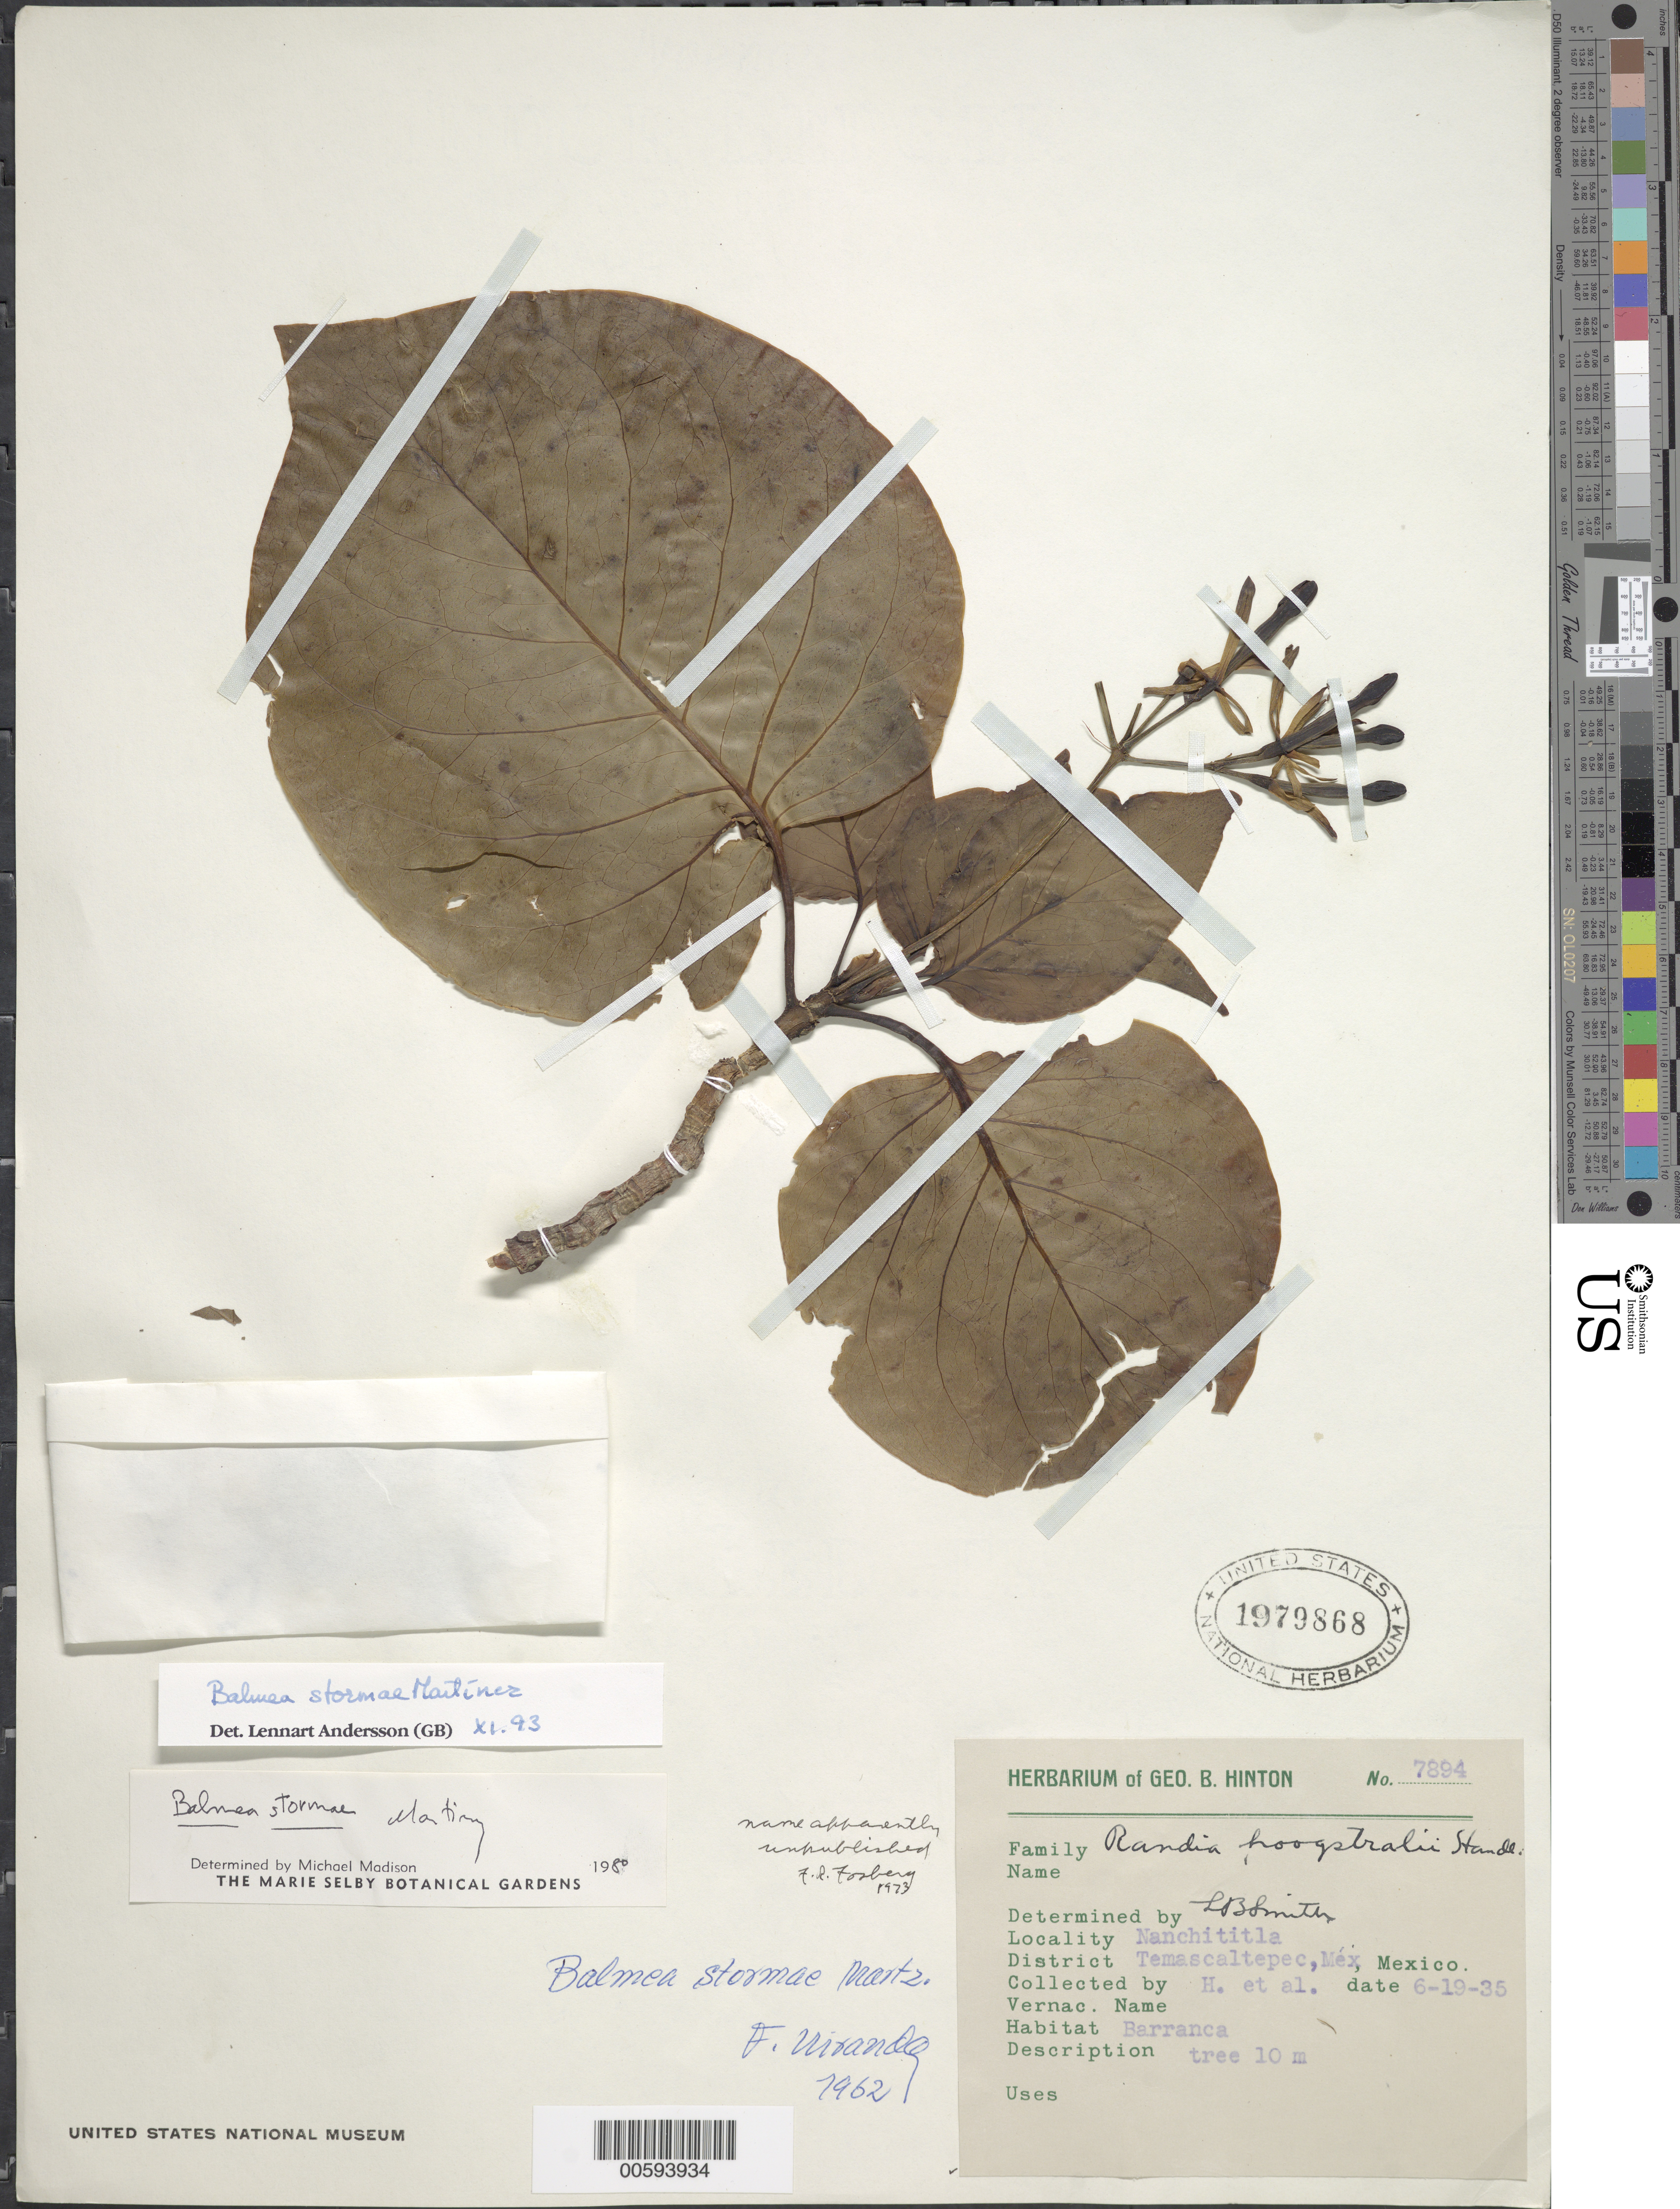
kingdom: Plantae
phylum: Tracheophyta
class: Magnoliopsida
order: Gentianales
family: Rubiaceae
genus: Balmea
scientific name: Balmea stormae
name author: Martínez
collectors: G. B. Hinton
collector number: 7894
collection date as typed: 19 Jun 1935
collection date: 1935-06-19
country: Mexico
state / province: México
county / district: Temascaltepec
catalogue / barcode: US 1979868